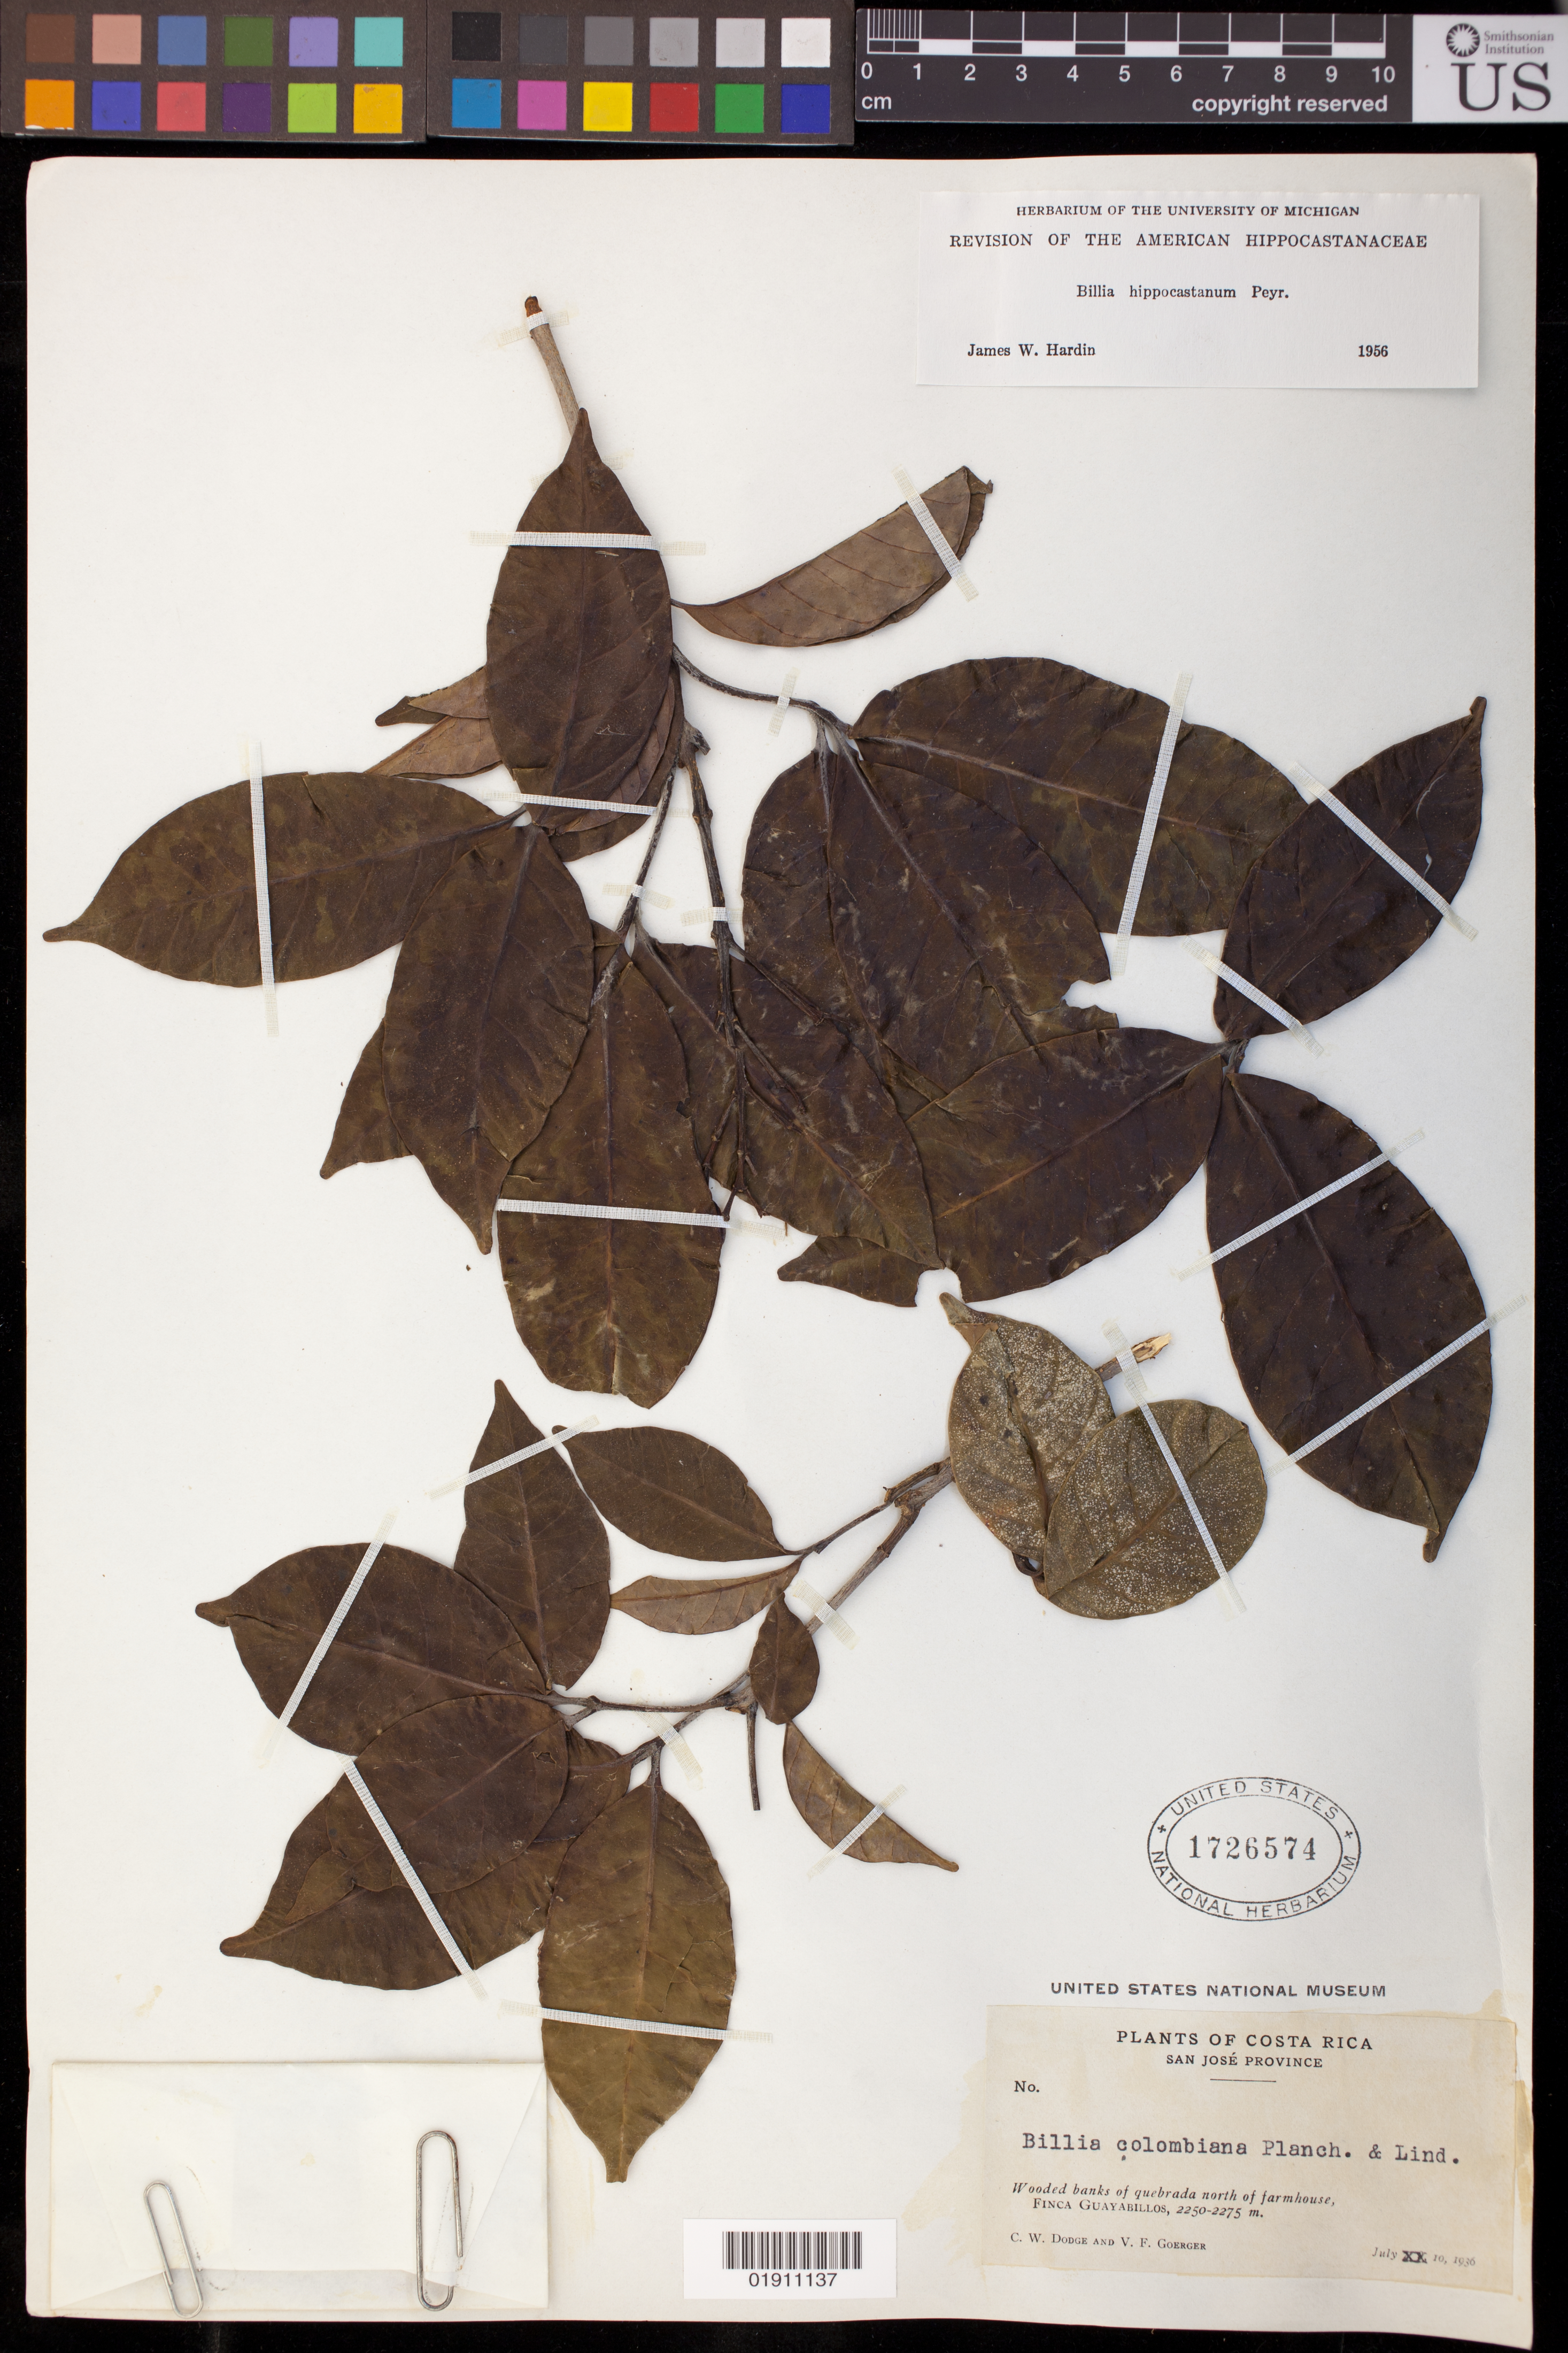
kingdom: Plantae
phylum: Tracheophyta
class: Magnoliopsida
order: Sapindales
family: Sapindaceae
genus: Billia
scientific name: Billia hippocastanum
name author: Peyr.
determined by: Hardin, J. W.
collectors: C. Dodge & V. Goerger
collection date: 1936-07-10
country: Costa Rica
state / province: San José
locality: Wooded banks of quebrada north of farmhouse, Finca Guayabillos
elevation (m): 2250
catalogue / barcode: US 1726574